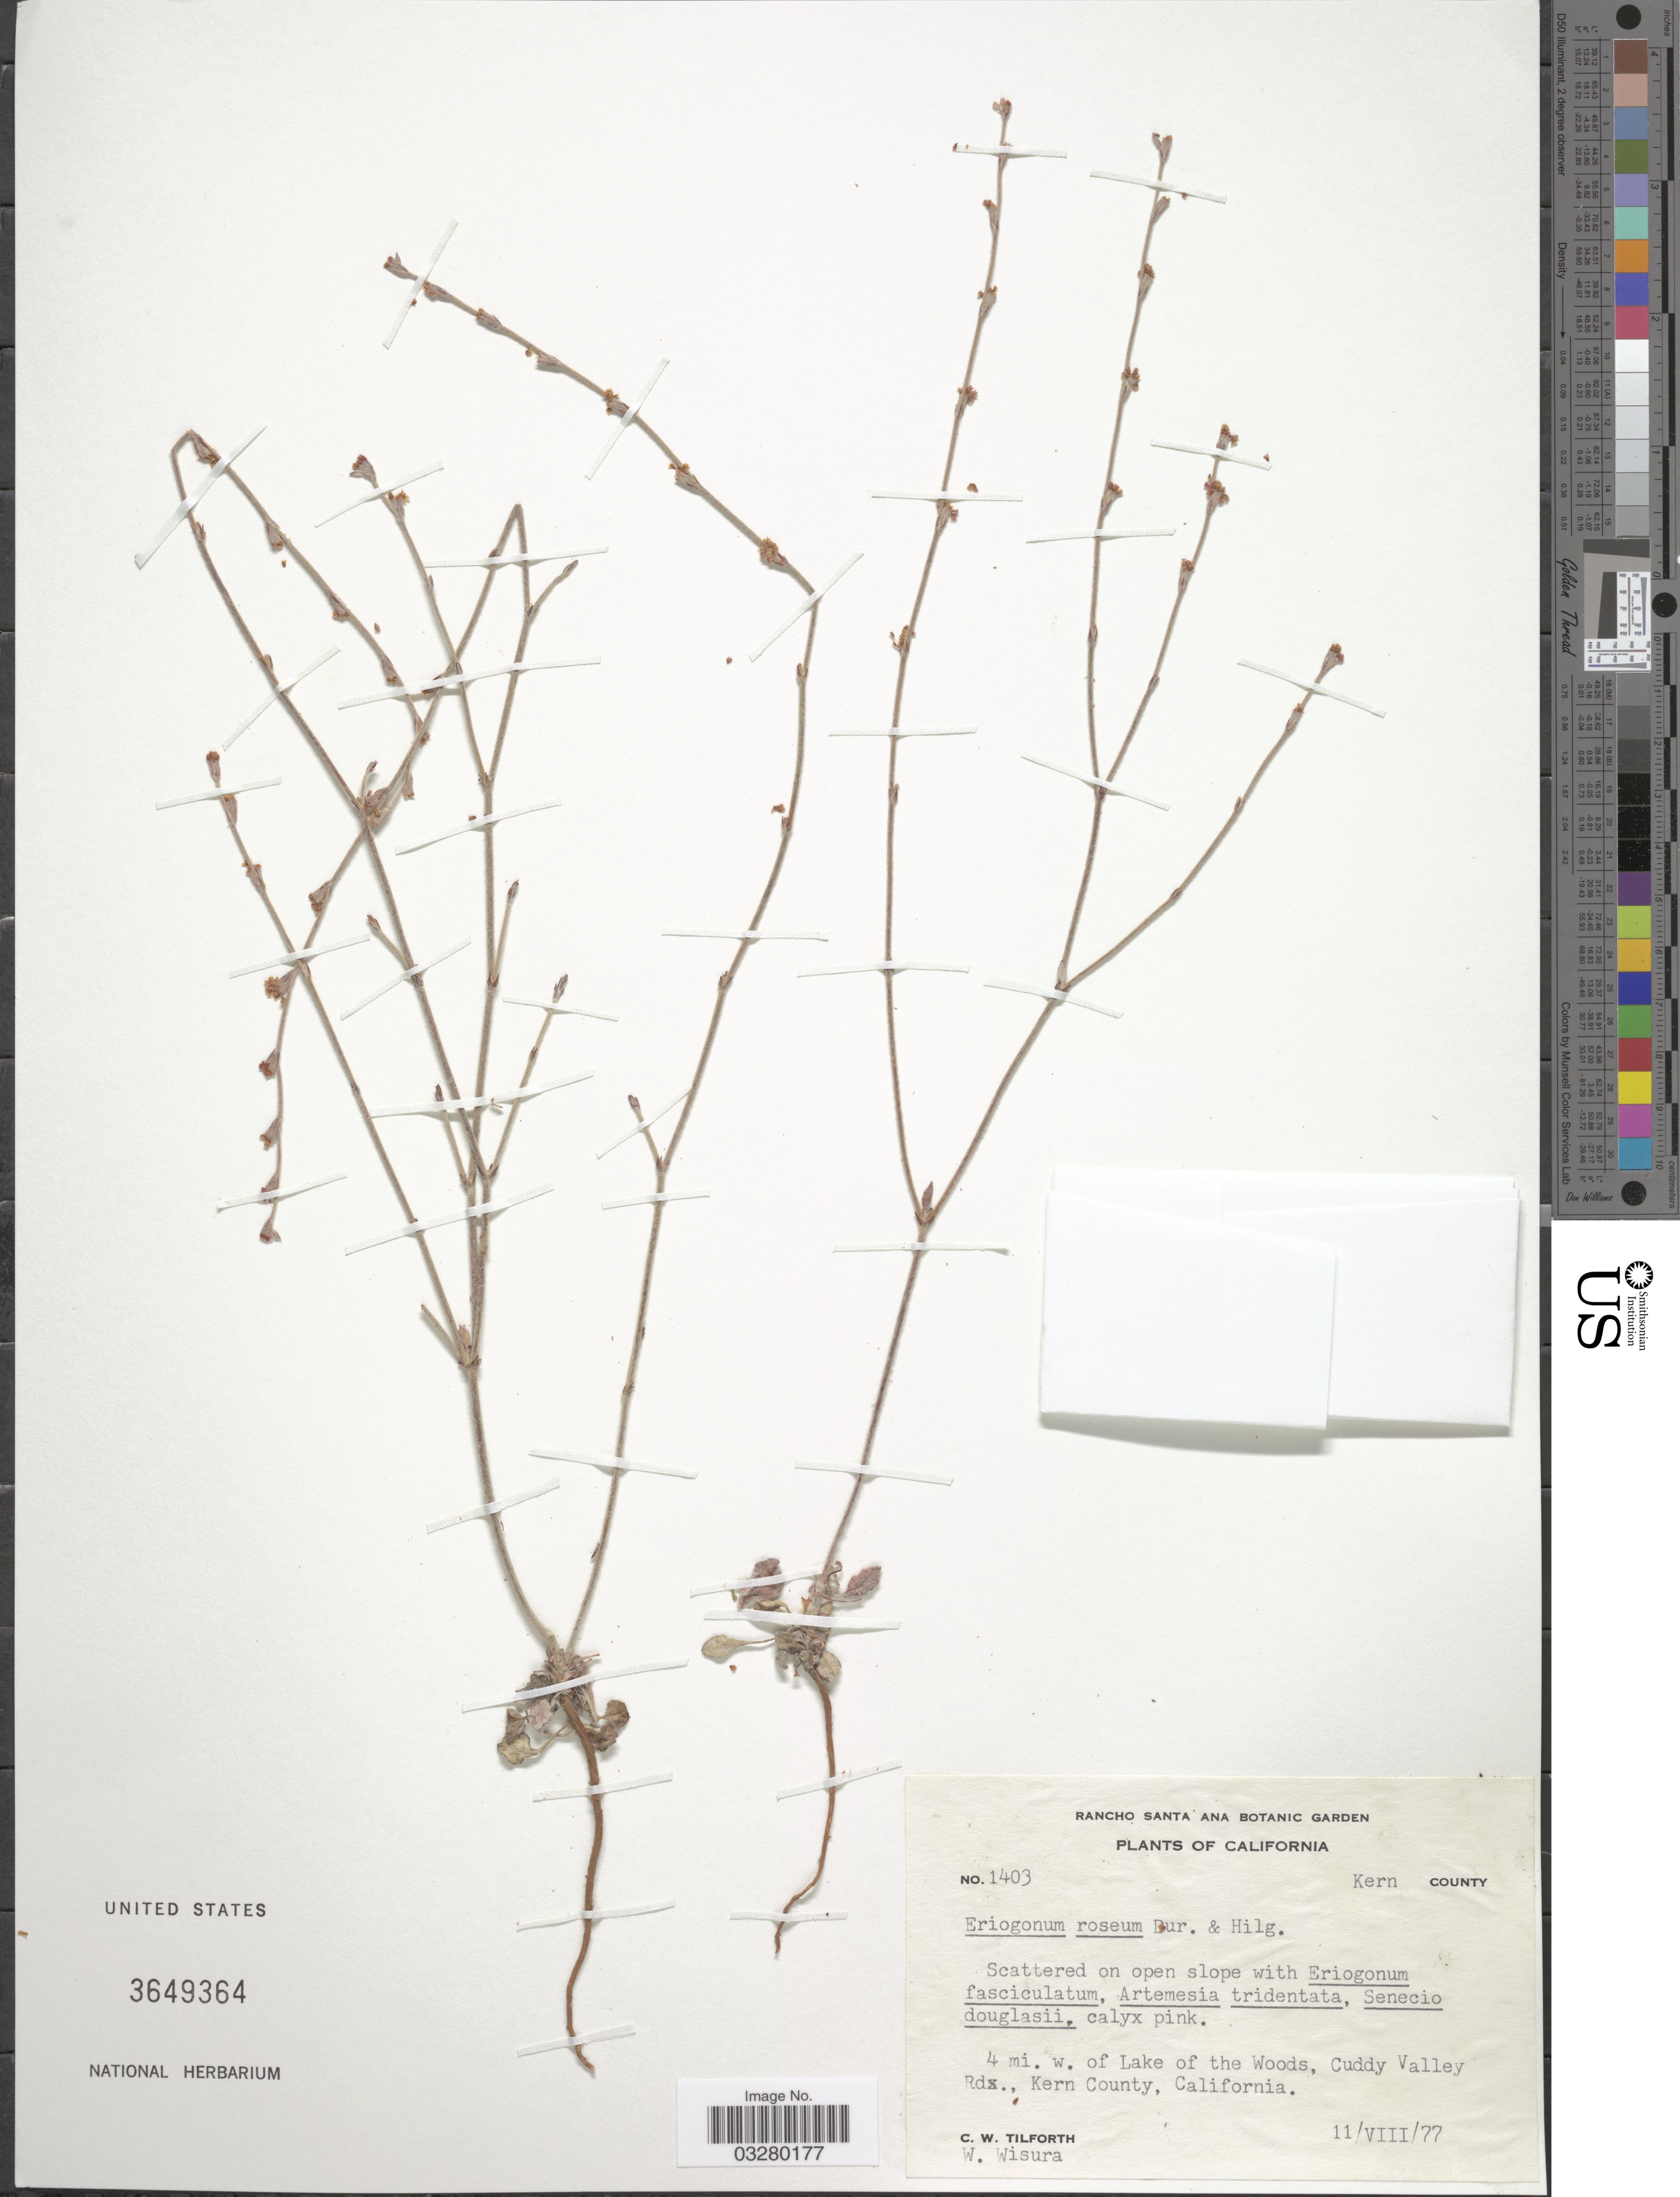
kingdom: Plantae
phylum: Tracheophyta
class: Magnoliopsida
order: Caryophyllales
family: Polygonaceae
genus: Eriogonum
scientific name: Eriogonum roseum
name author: Durand & Hilg.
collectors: C. Tilforth & W. Wisura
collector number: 1403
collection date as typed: Transcribed d/m/y: 11/8/77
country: United States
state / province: California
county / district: Kern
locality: Kern County. 4 mi. w. of Lake of the Woods, Cuddy Valley Rdx.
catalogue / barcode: US 3649364